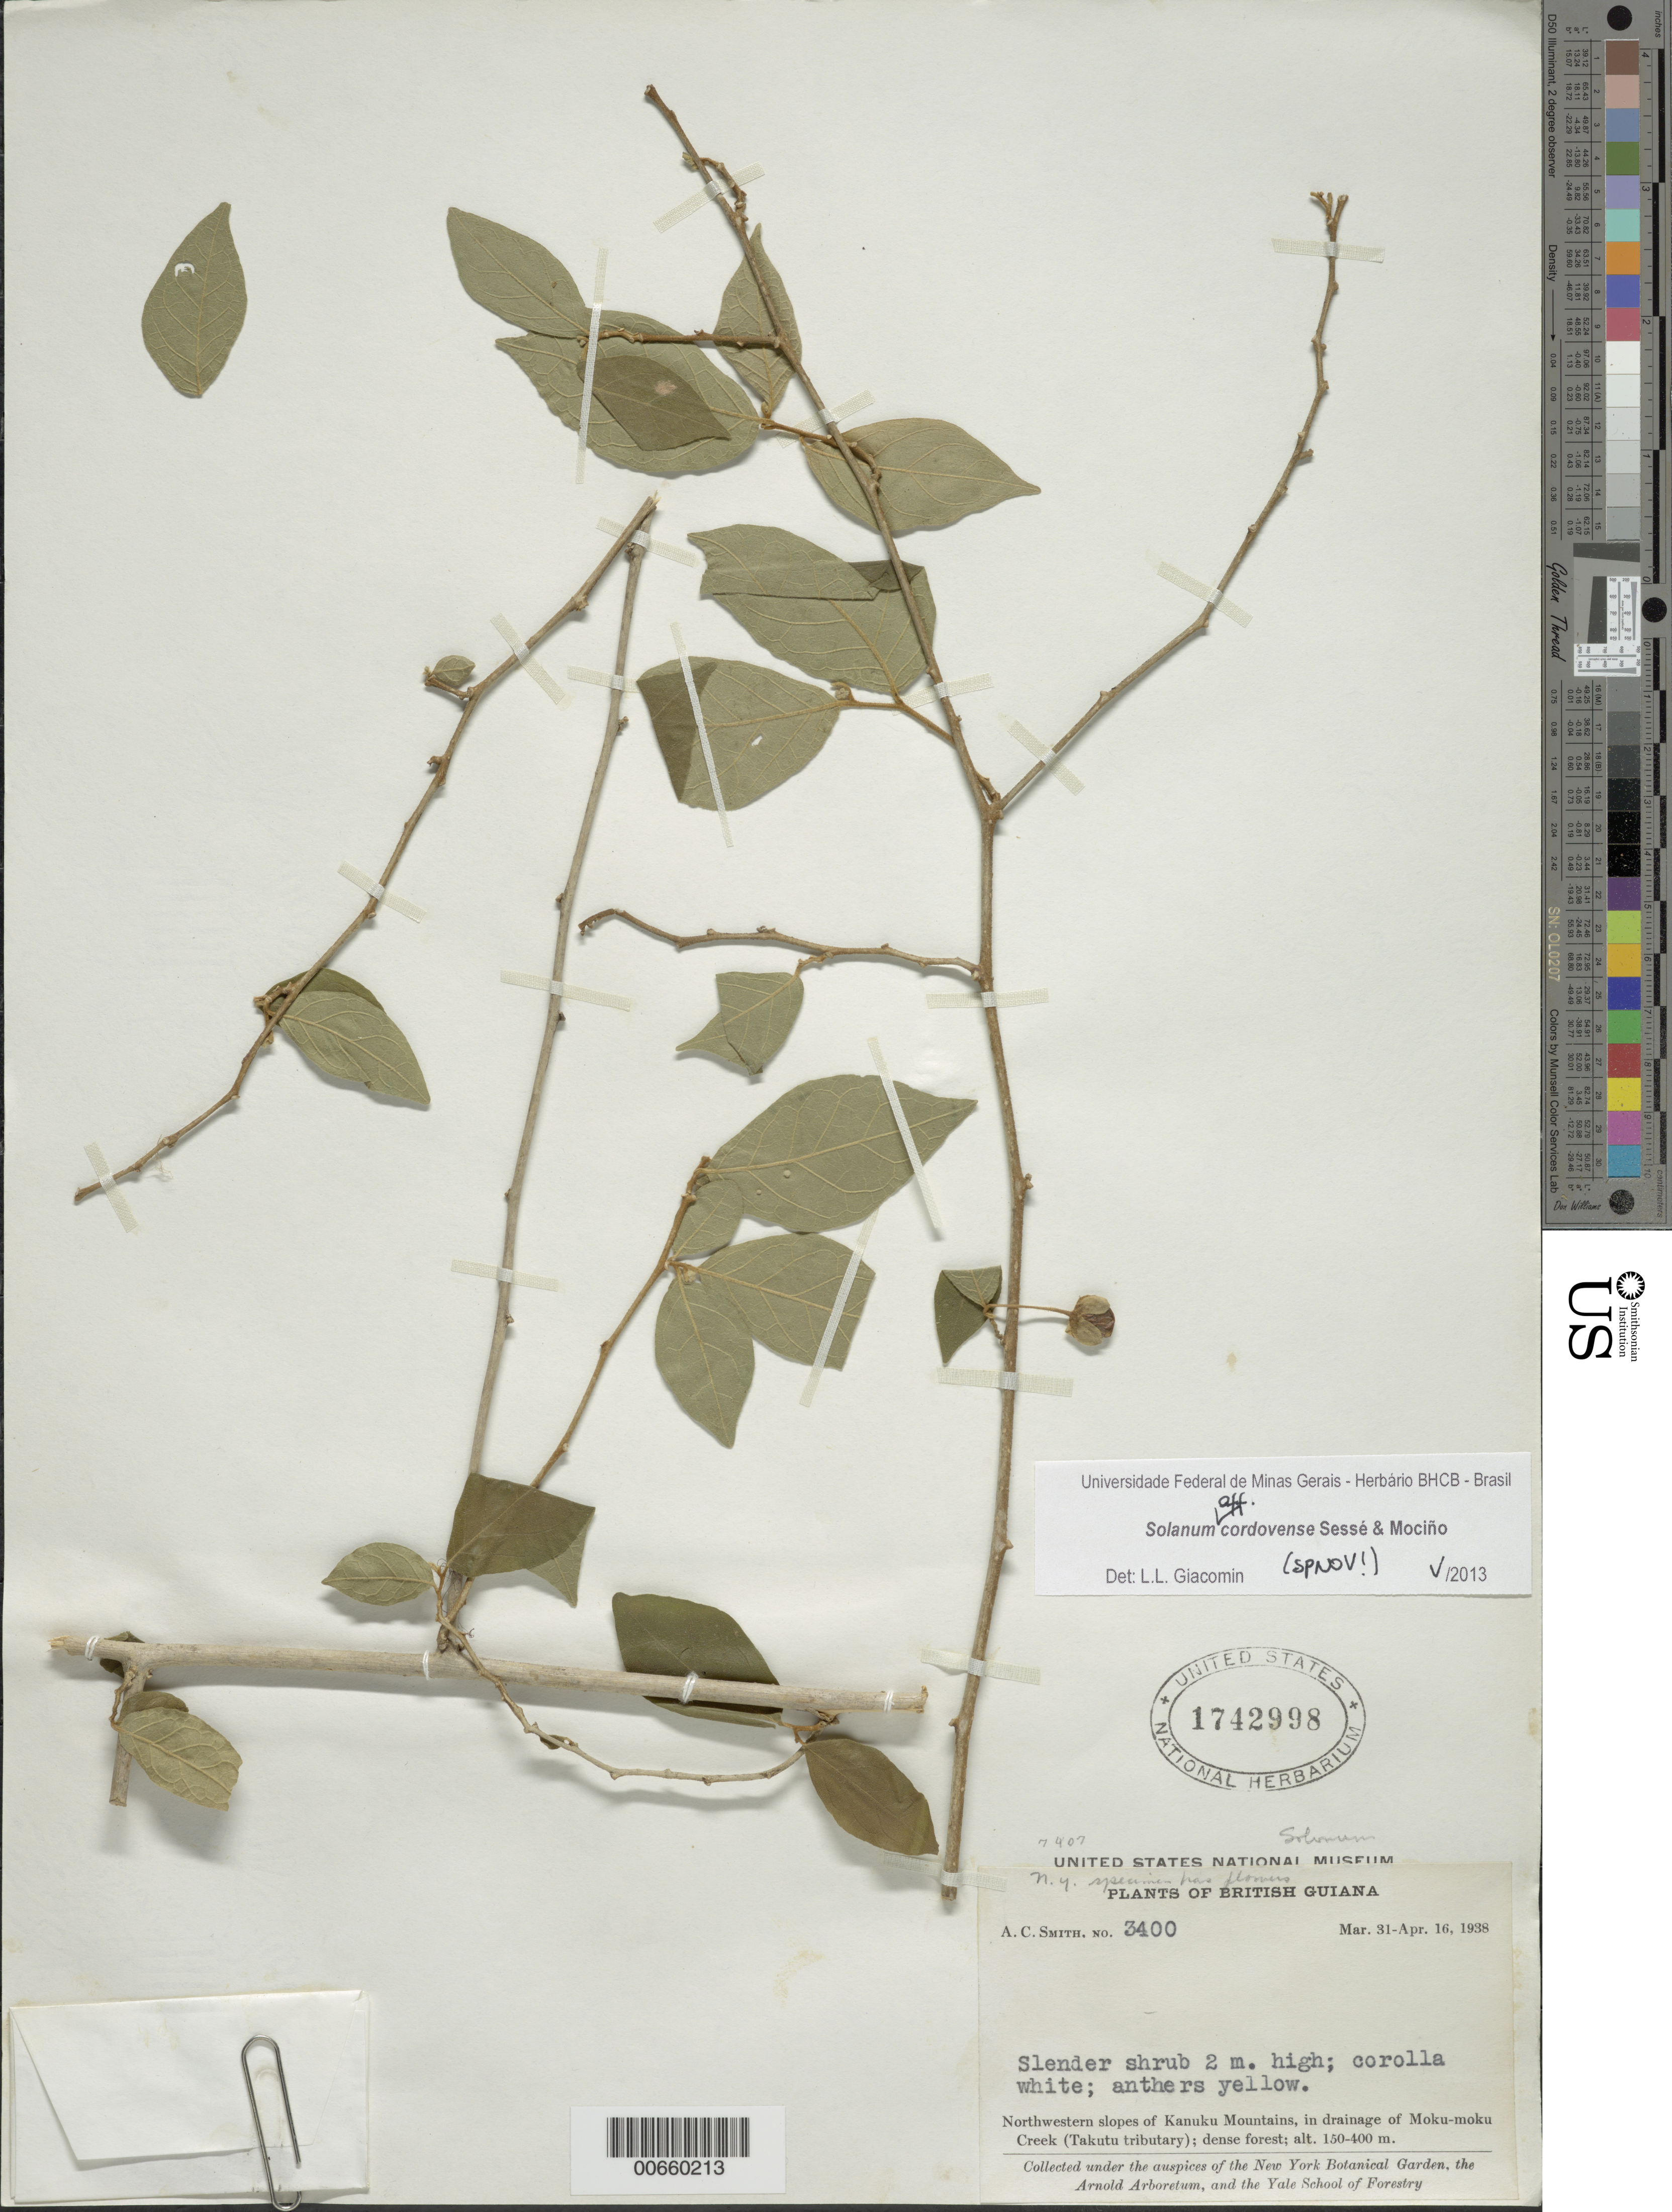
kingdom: Plantae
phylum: Tracheophyta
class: Magnoliopsida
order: Solanales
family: Solanaceae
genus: Solanum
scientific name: Solanum cordovense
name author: Sessé & Moc.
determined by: Knapp, S. D.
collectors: A. C. Smith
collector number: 3400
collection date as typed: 3 Mar 1938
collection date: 1938-03-03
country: Guyana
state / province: U. Takutu-U. Essequibo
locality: Kanuku Mountains, NW slopes, in drainage of Moku-moku Creek (Takutu tributary)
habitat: Dense forest.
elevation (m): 150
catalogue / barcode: US 1742998